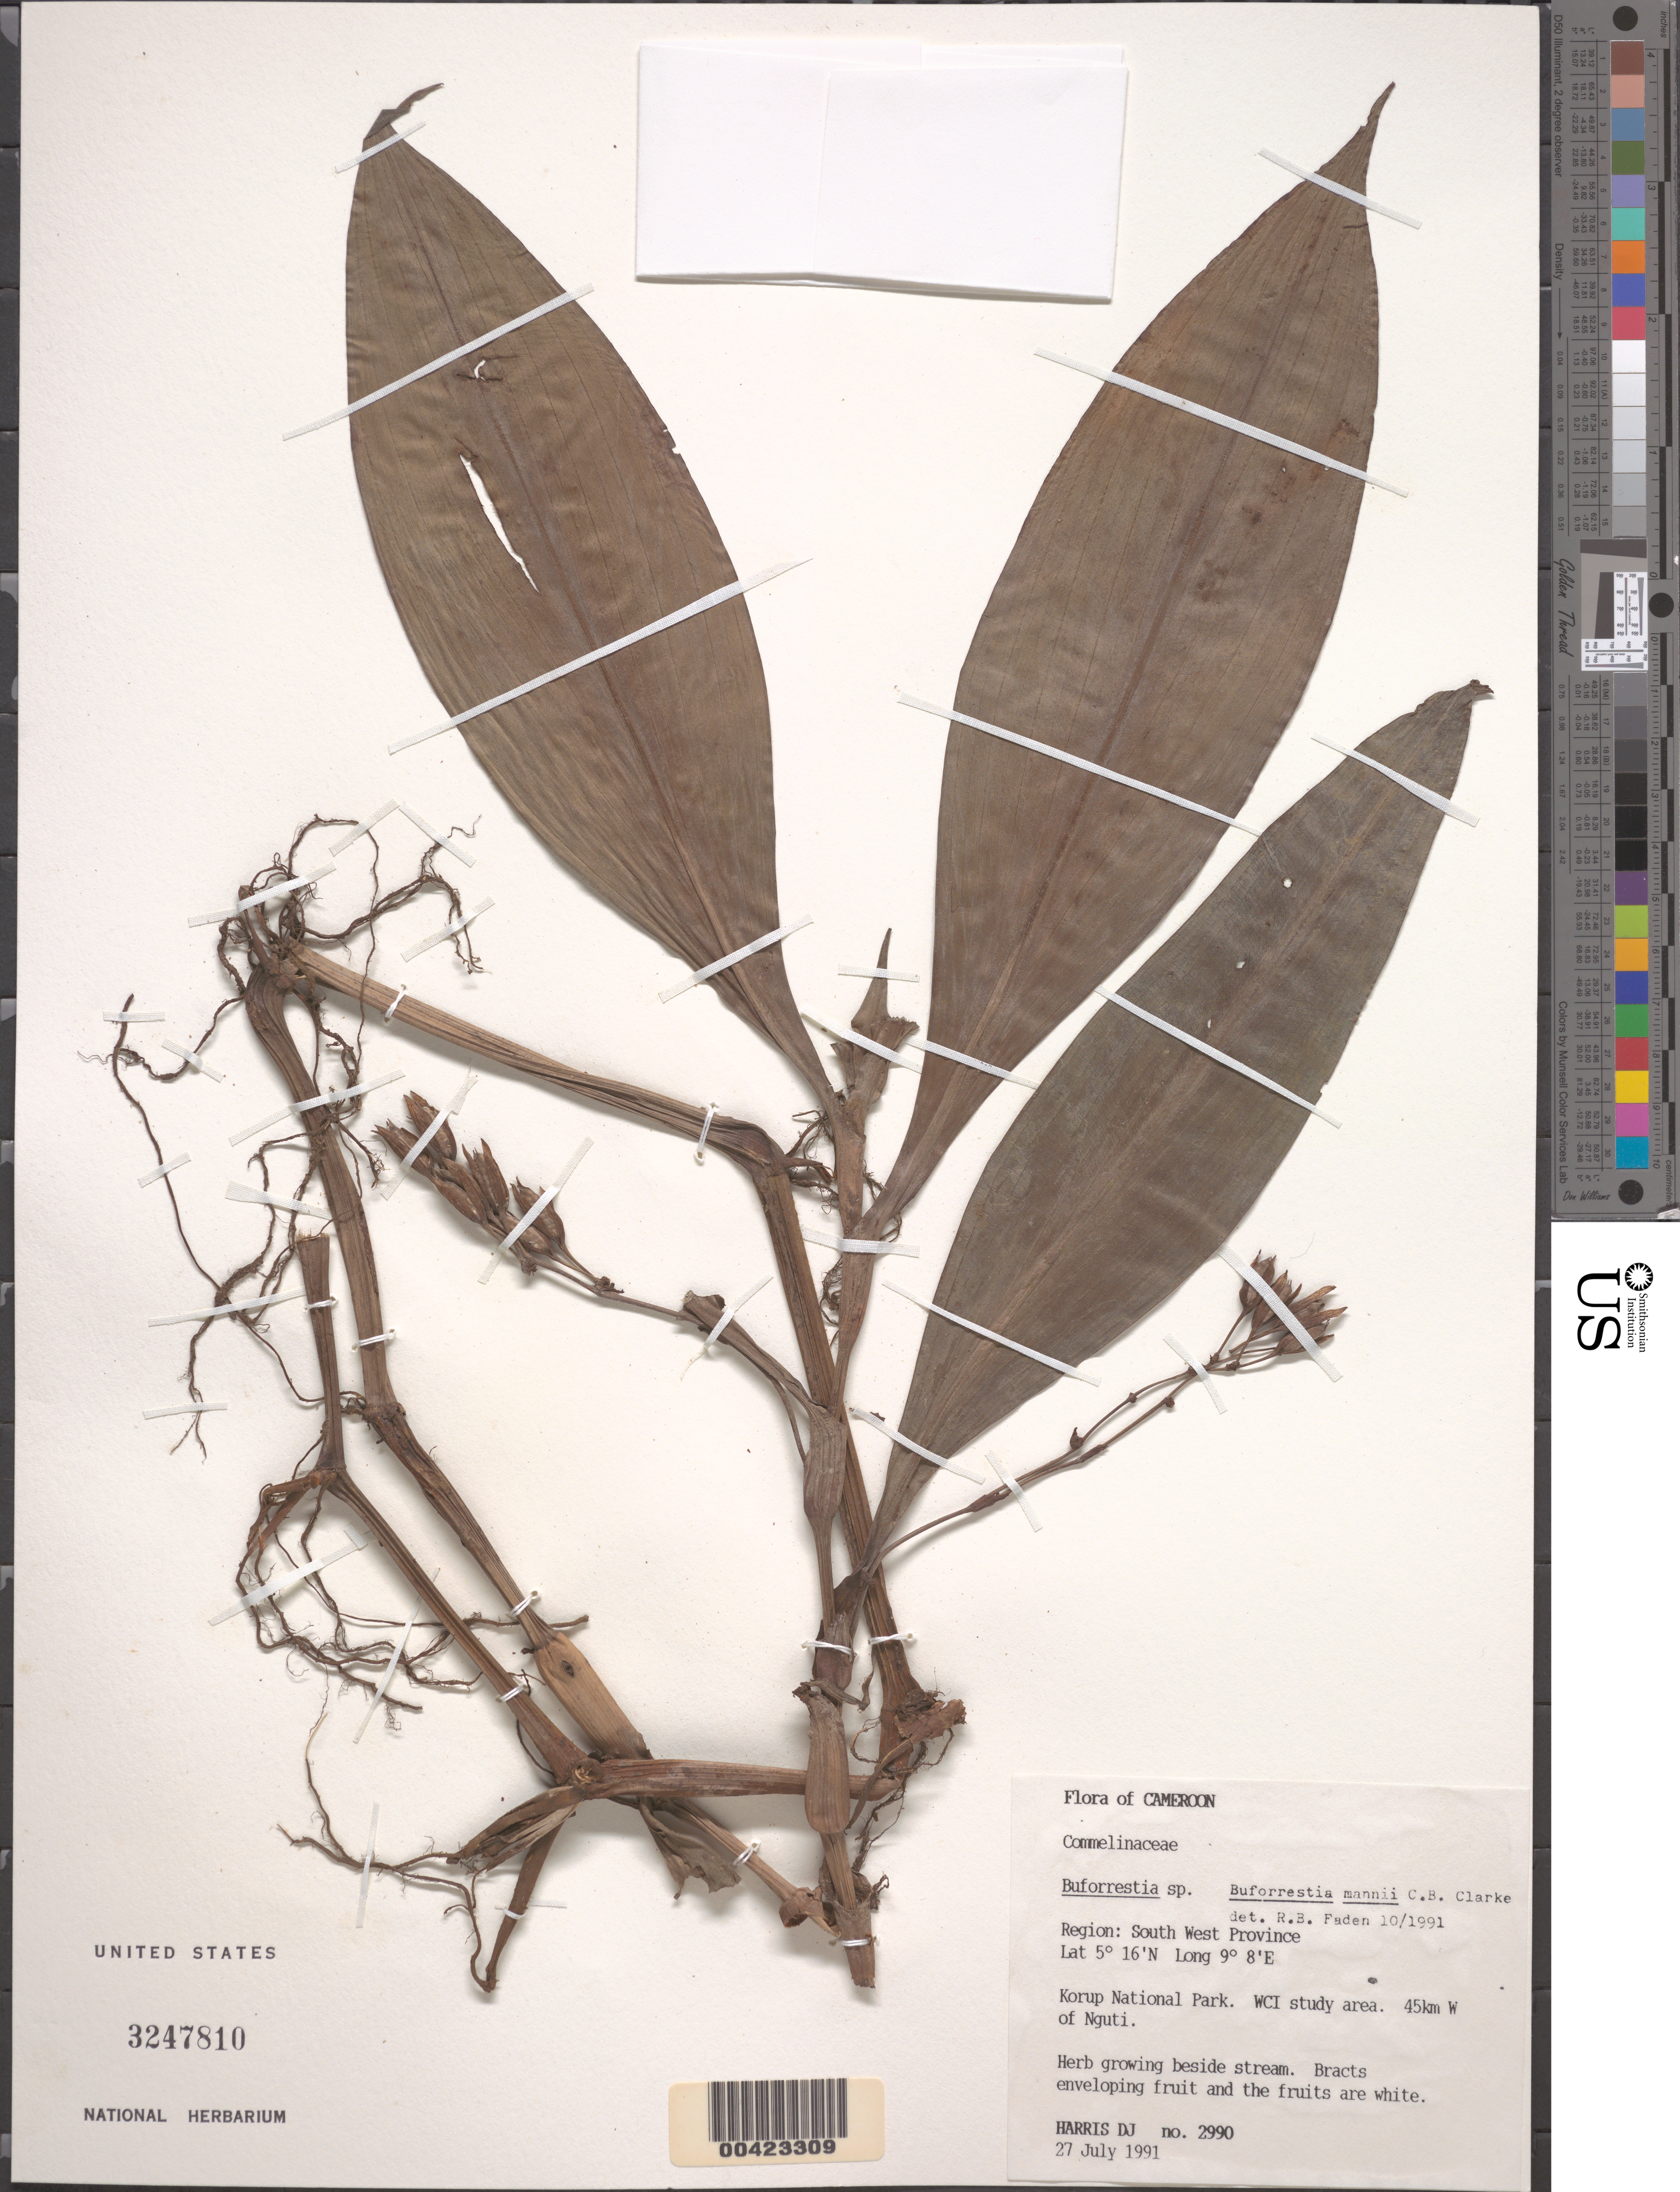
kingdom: Plantae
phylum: Tracheophyta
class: Liliopsida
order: Commelinales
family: Commelinaceae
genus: Buforrestia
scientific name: Buforrestia mannii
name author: C.B. Clarke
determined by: Faden, Robert B., (US), Smithsonian Institution - National Museum of Natural History (UNITED STATES)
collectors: D. J. Harris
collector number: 2990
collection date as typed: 27 Jul 1991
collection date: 1991-07-27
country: Cameroon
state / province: Sud-Ouest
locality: Korup national park, wci study area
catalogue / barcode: US 3247810